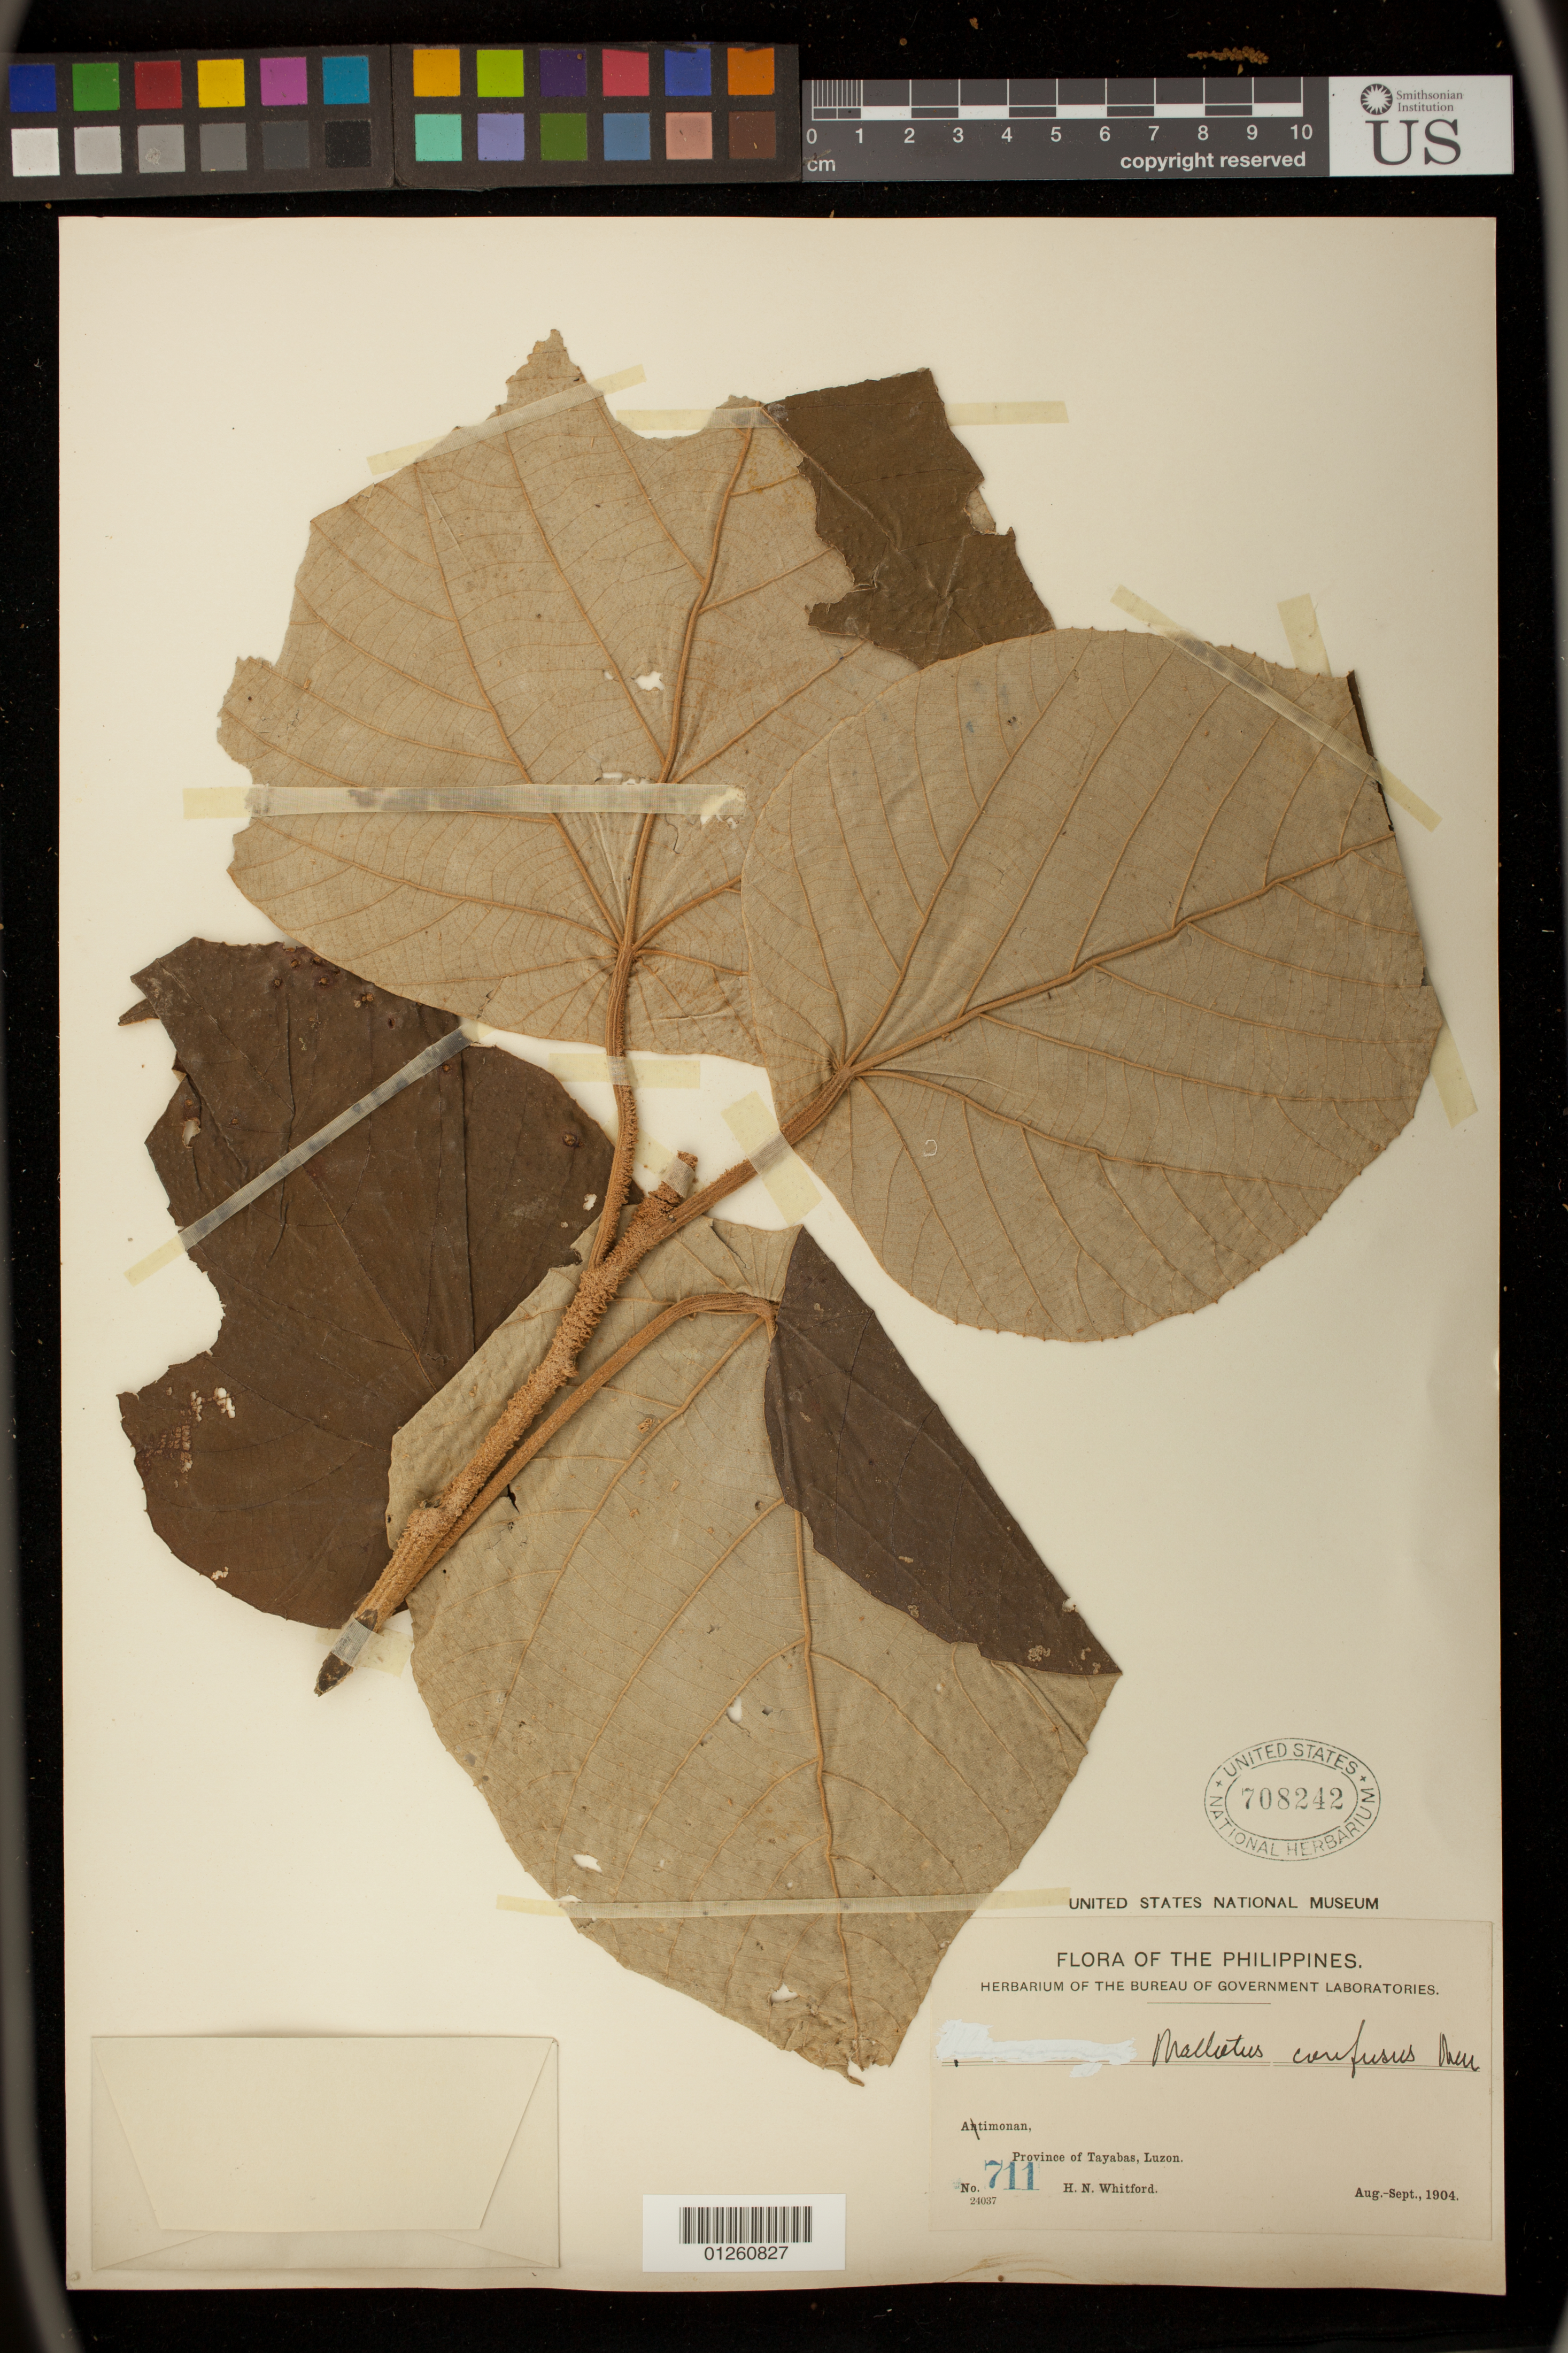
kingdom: Plantae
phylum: Tracheophyta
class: Magnoliopsida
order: Malpighiales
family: Euphorbiaceae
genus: Mallotus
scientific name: Mallotus confusus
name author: Merr.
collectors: H. N. Whitford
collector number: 711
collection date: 1904-08/1904-09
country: Philippines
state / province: Calabarzon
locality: Atimonan, Province of Tayabas, Luzon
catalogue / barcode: US 708242